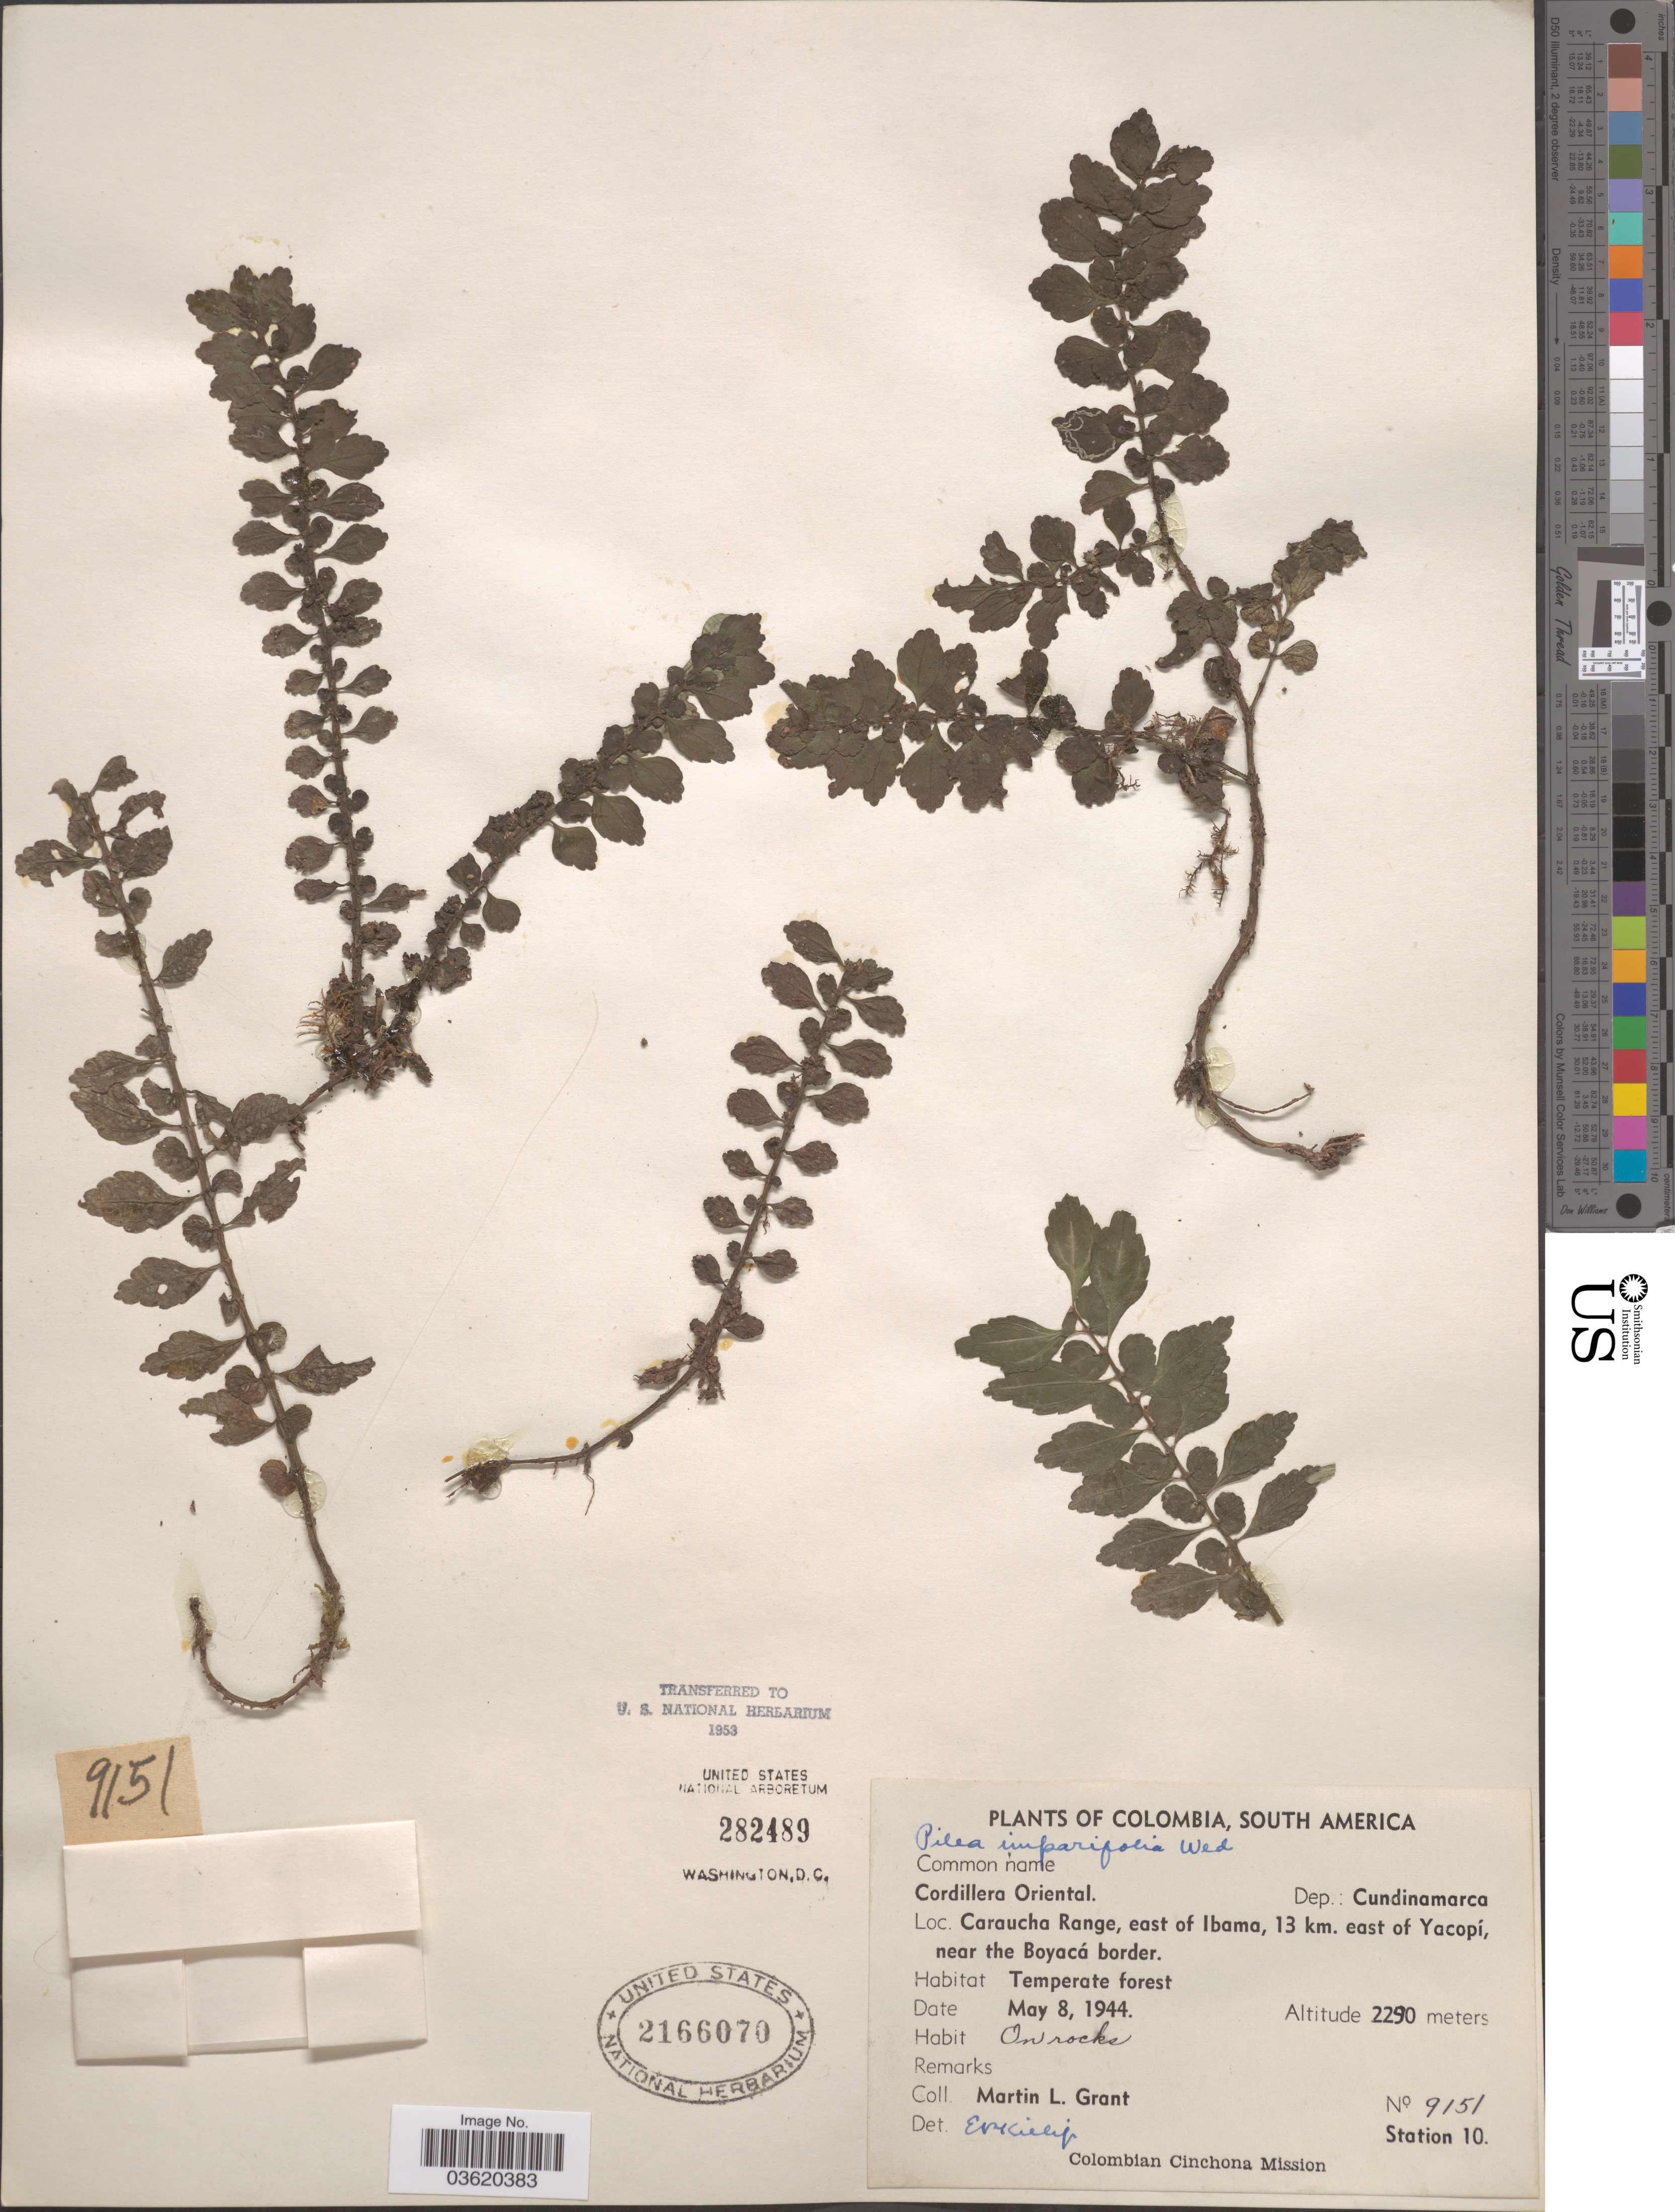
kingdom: Plantae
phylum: Tracheophyta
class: Magnoliopsida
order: Rosales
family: Urticaceae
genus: Pilea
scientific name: Pilea imparifolia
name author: Wedd.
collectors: M. L. Grant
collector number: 9151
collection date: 1944-05-08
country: Colombia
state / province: Cundinamarca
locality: Cordillera Oriental. Dep.: Cundinamarca. Caraucha Range, east of Ibama, 13 km. east of Yacopí, near the Boyacá border.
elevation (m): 2290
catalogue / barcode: US 2166070